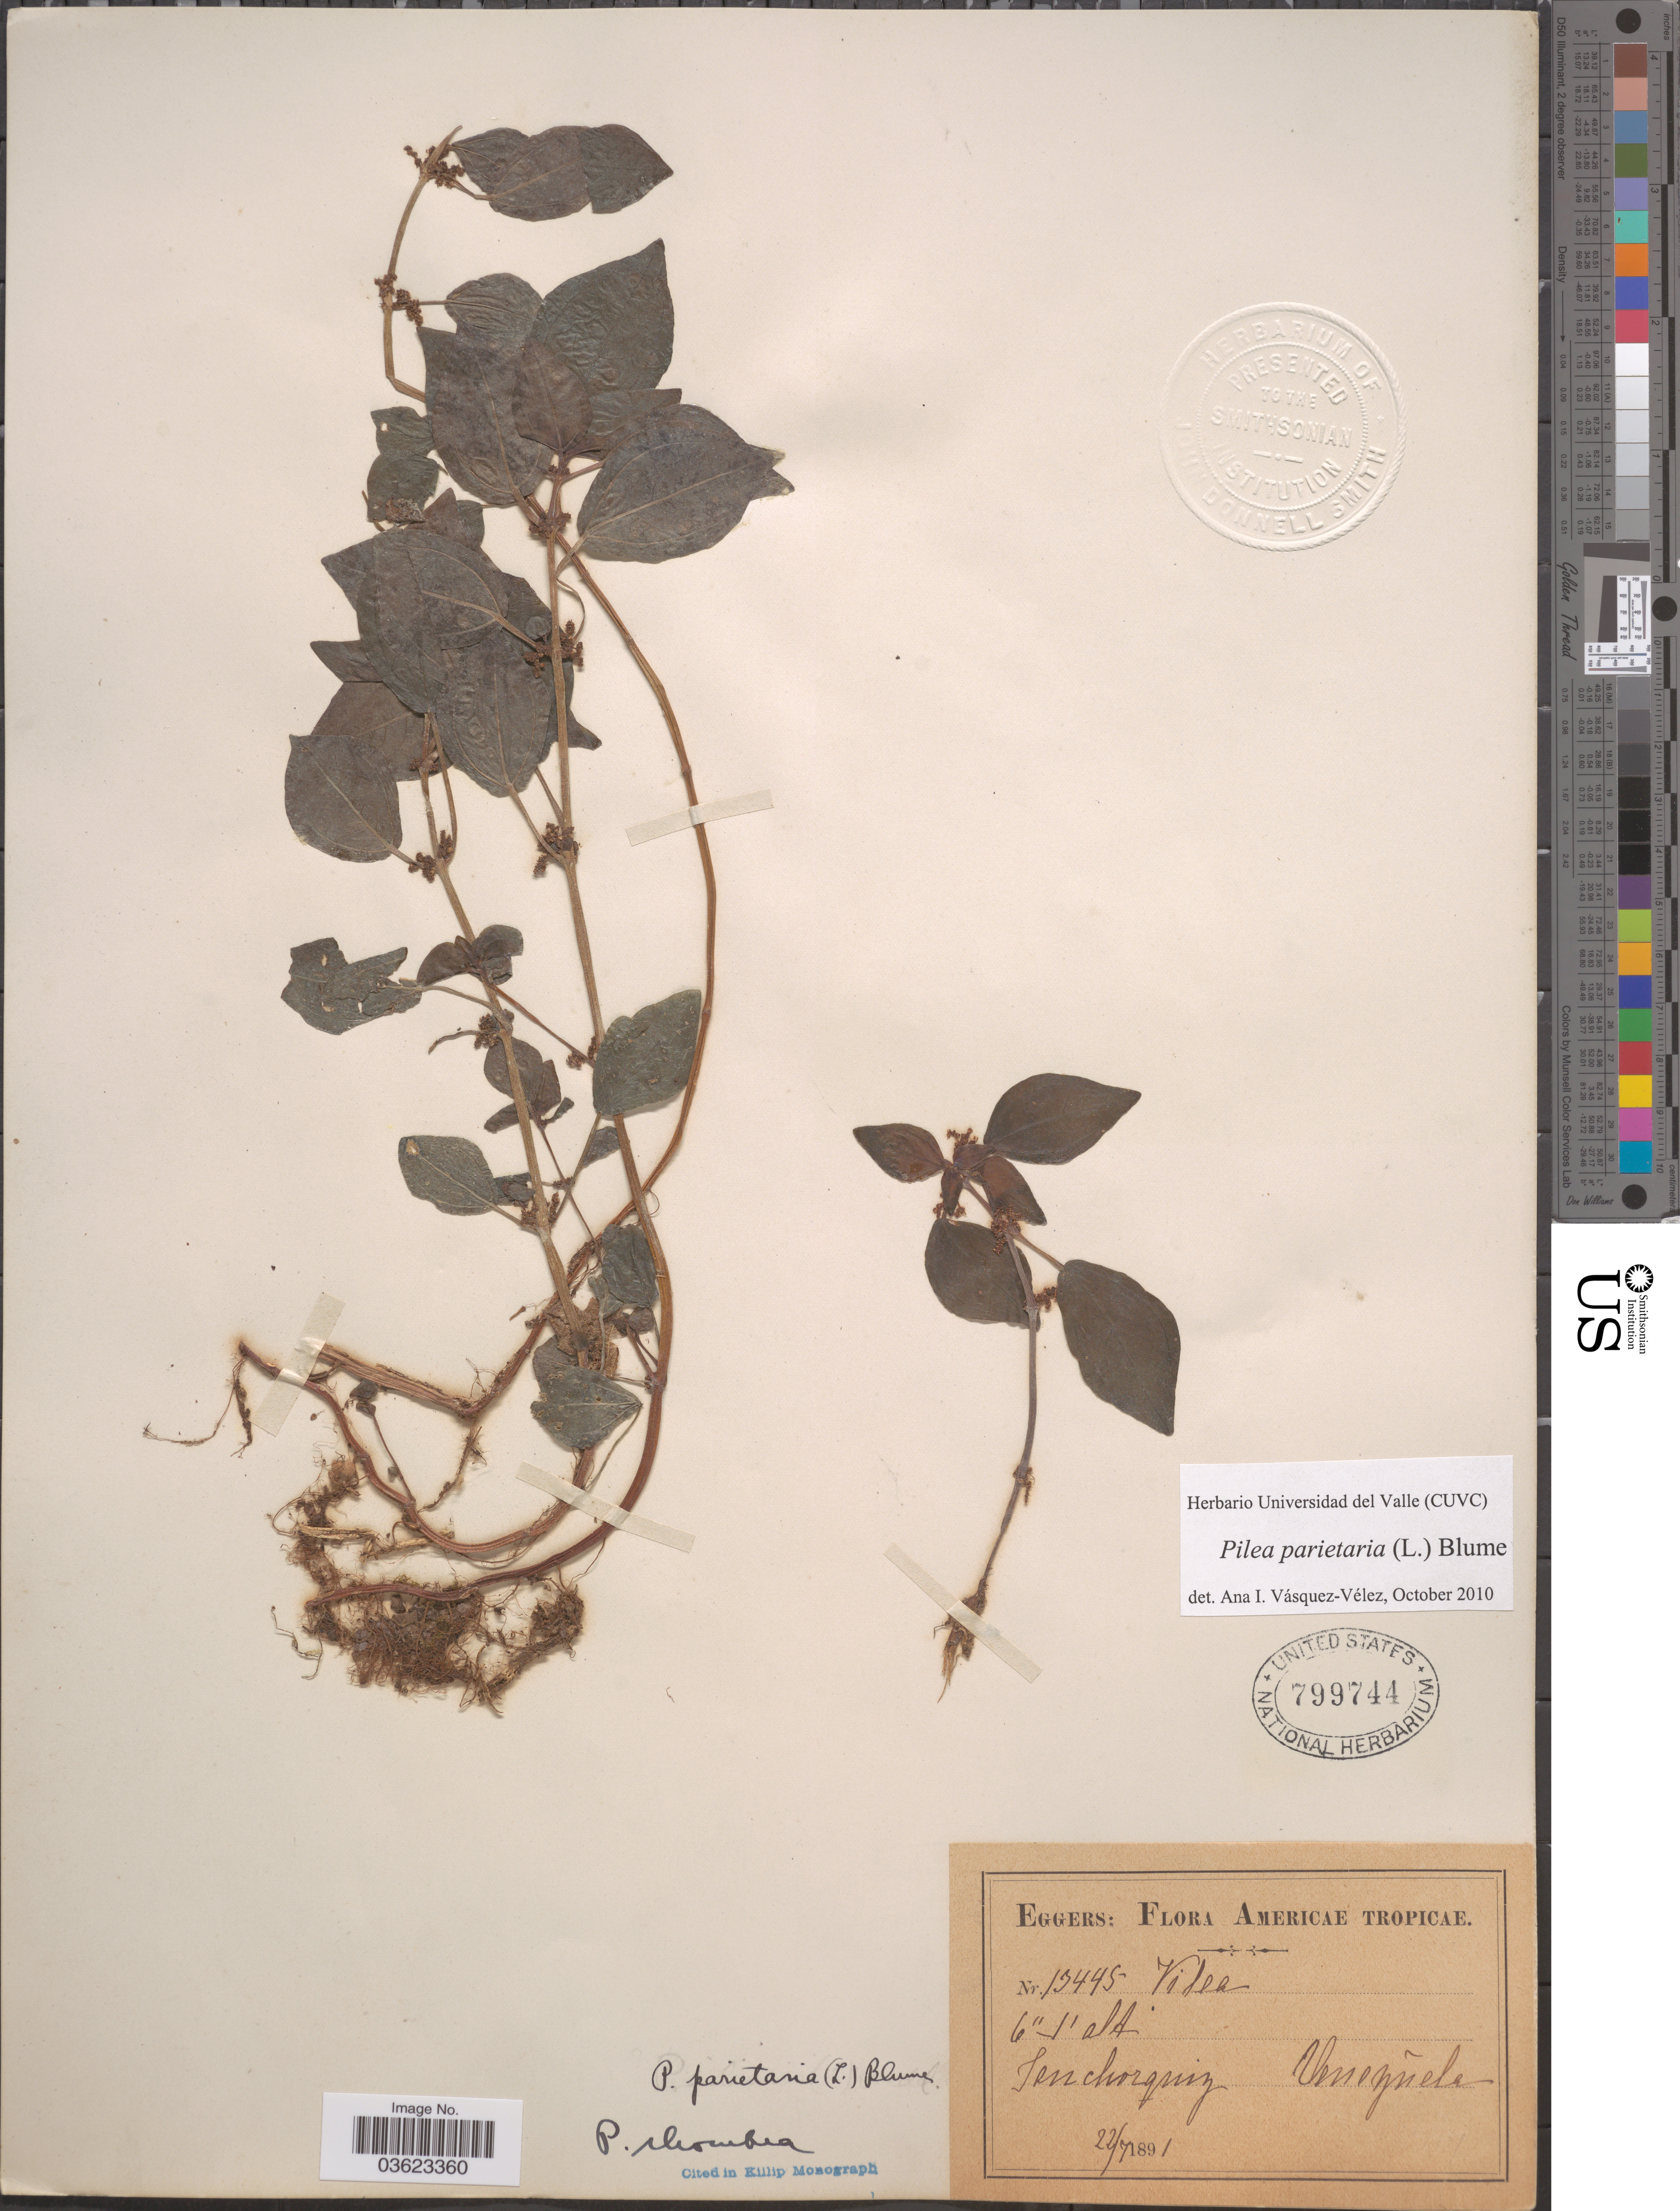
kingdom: Plantae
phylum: Tracheophyta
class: Magnoliopsida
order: Rosales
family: Urticaceae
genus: Pilea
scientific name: Pilea parietaria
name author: (L.) Blume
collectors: -. Eggers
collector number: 13445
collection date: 1891-07-22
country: Venezuela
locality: Americae Tropicae. Sanchorquiz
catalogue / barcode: US 799744